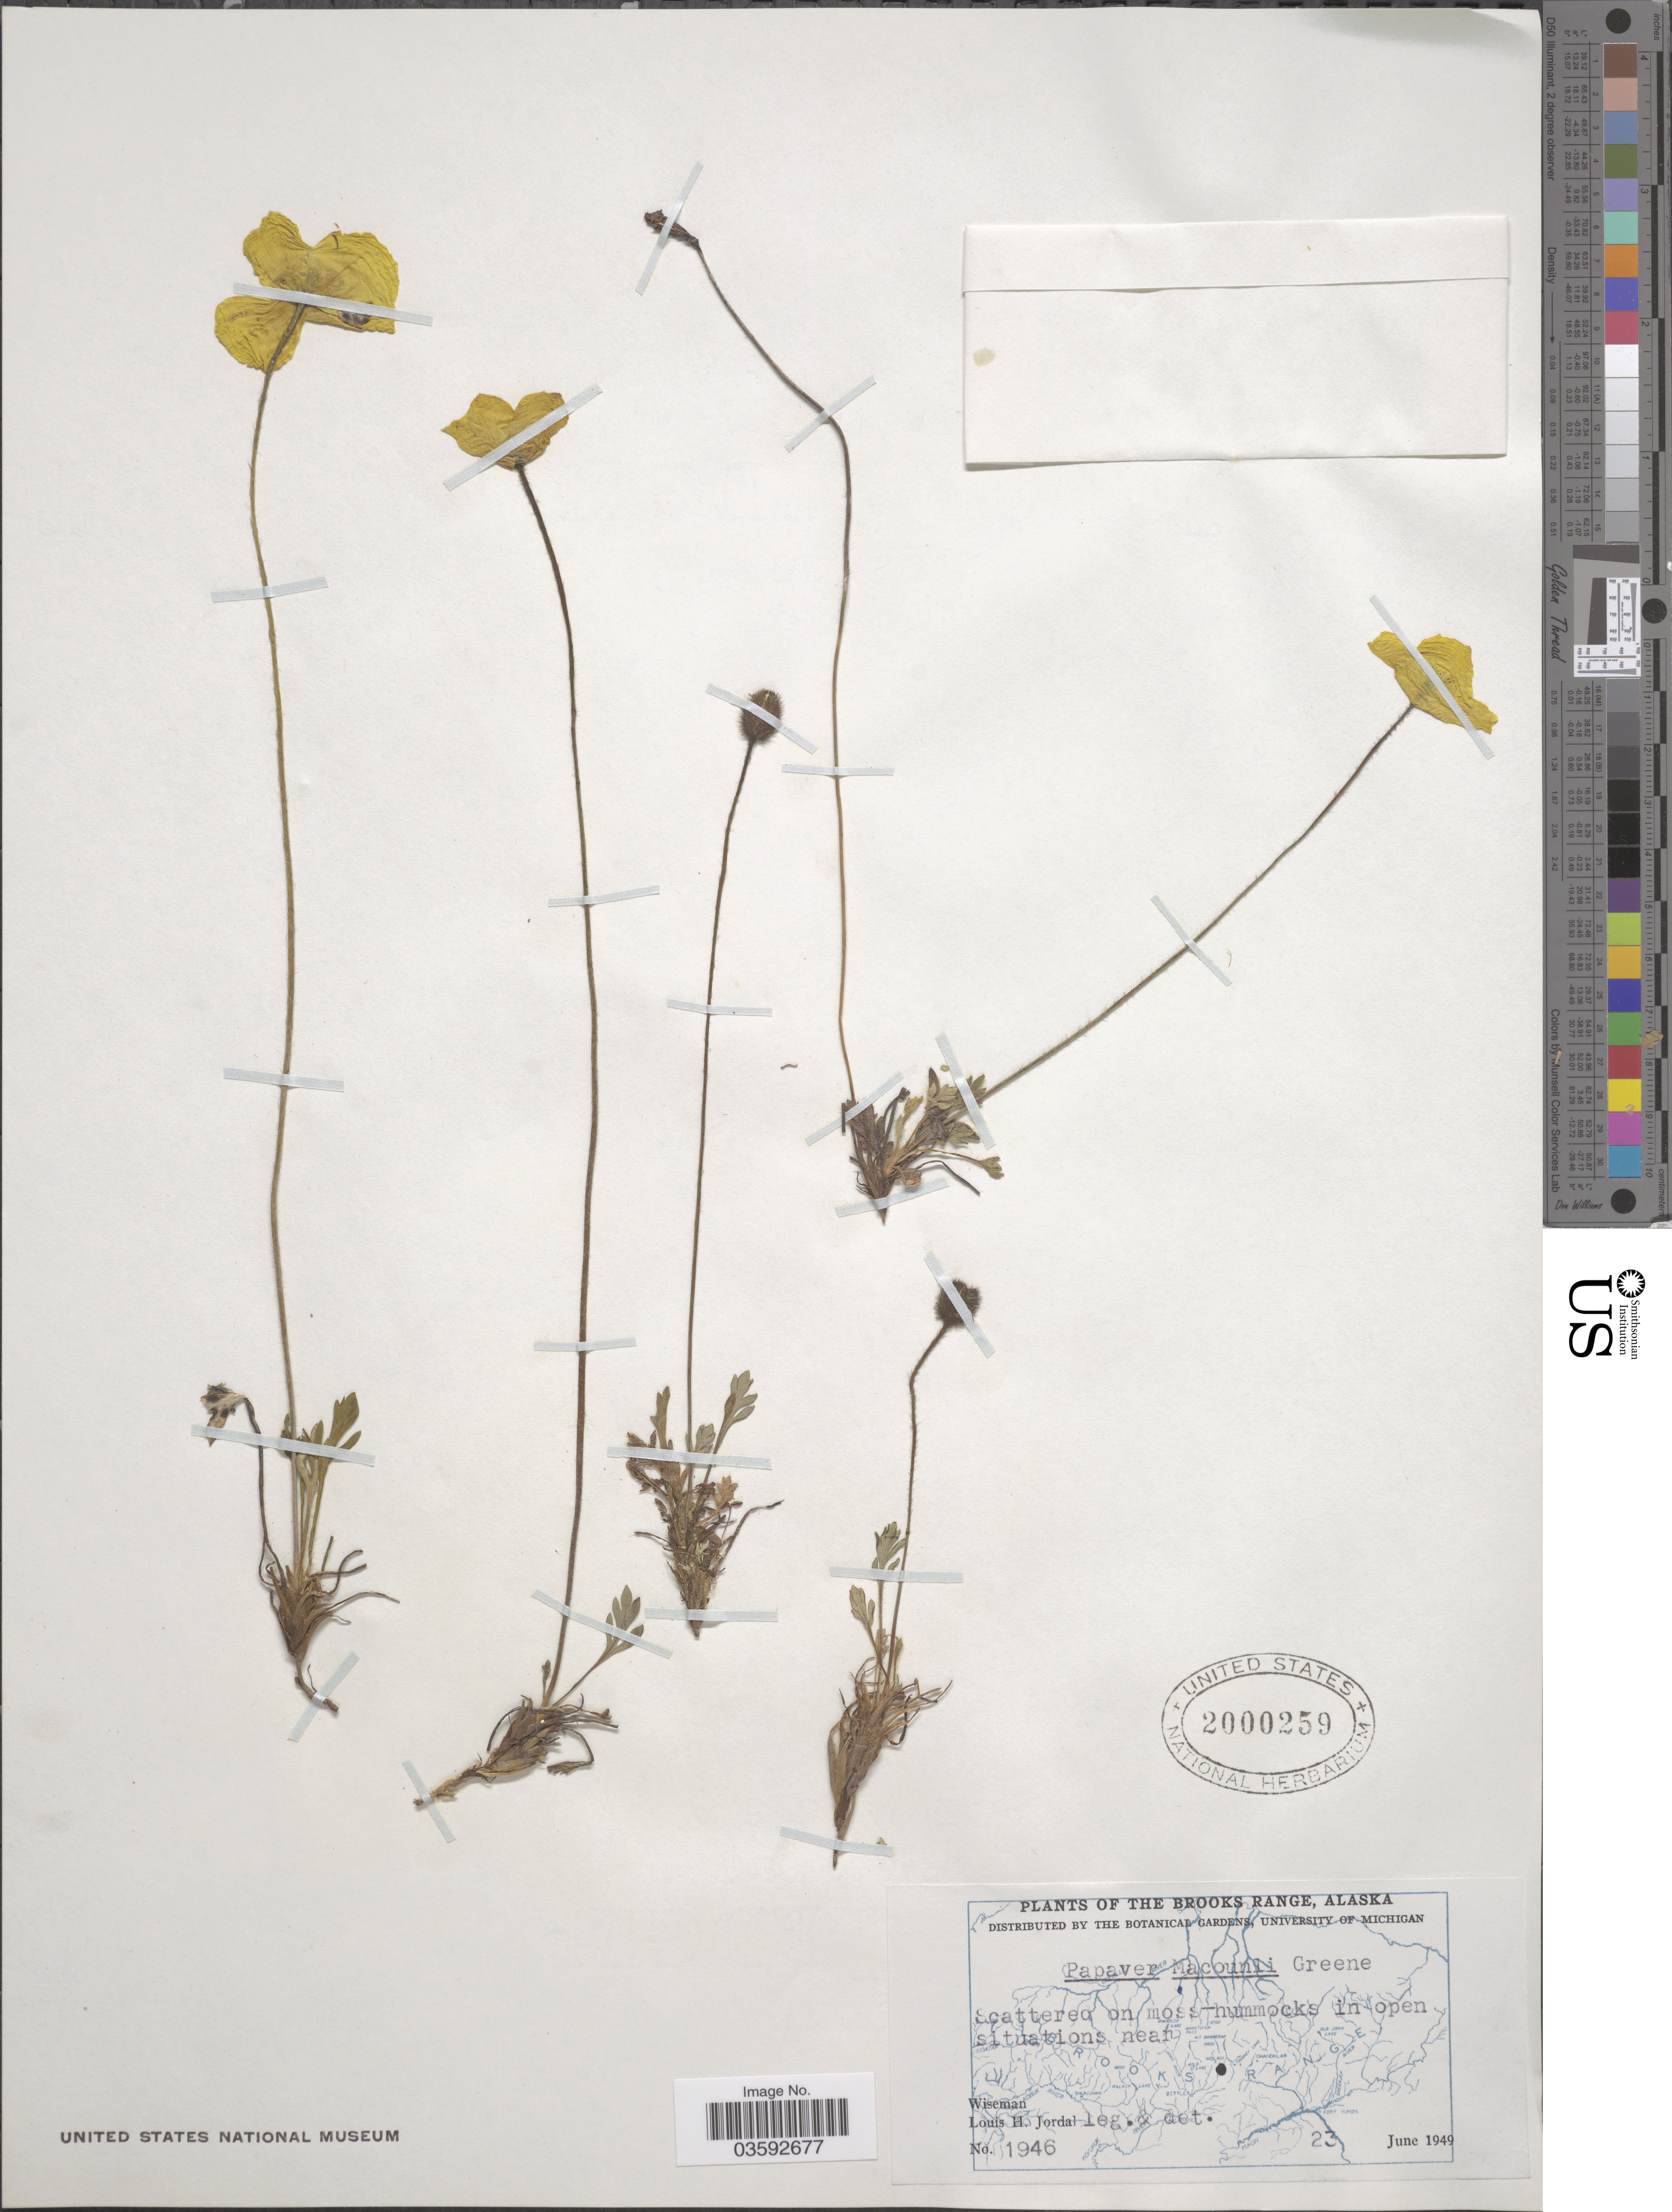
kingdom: Plantae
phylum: Tracheophyta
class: Magnoliopsida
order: Ranunculales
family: Papaveraceae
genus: Papaver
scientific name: Papaver macounii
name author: Greene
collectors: L. Jordal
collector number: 1946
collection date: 1949-06-23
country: United States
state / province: Alaska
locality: The Brooks Range. In open situations near Wiseman.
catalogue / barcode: US 2000259